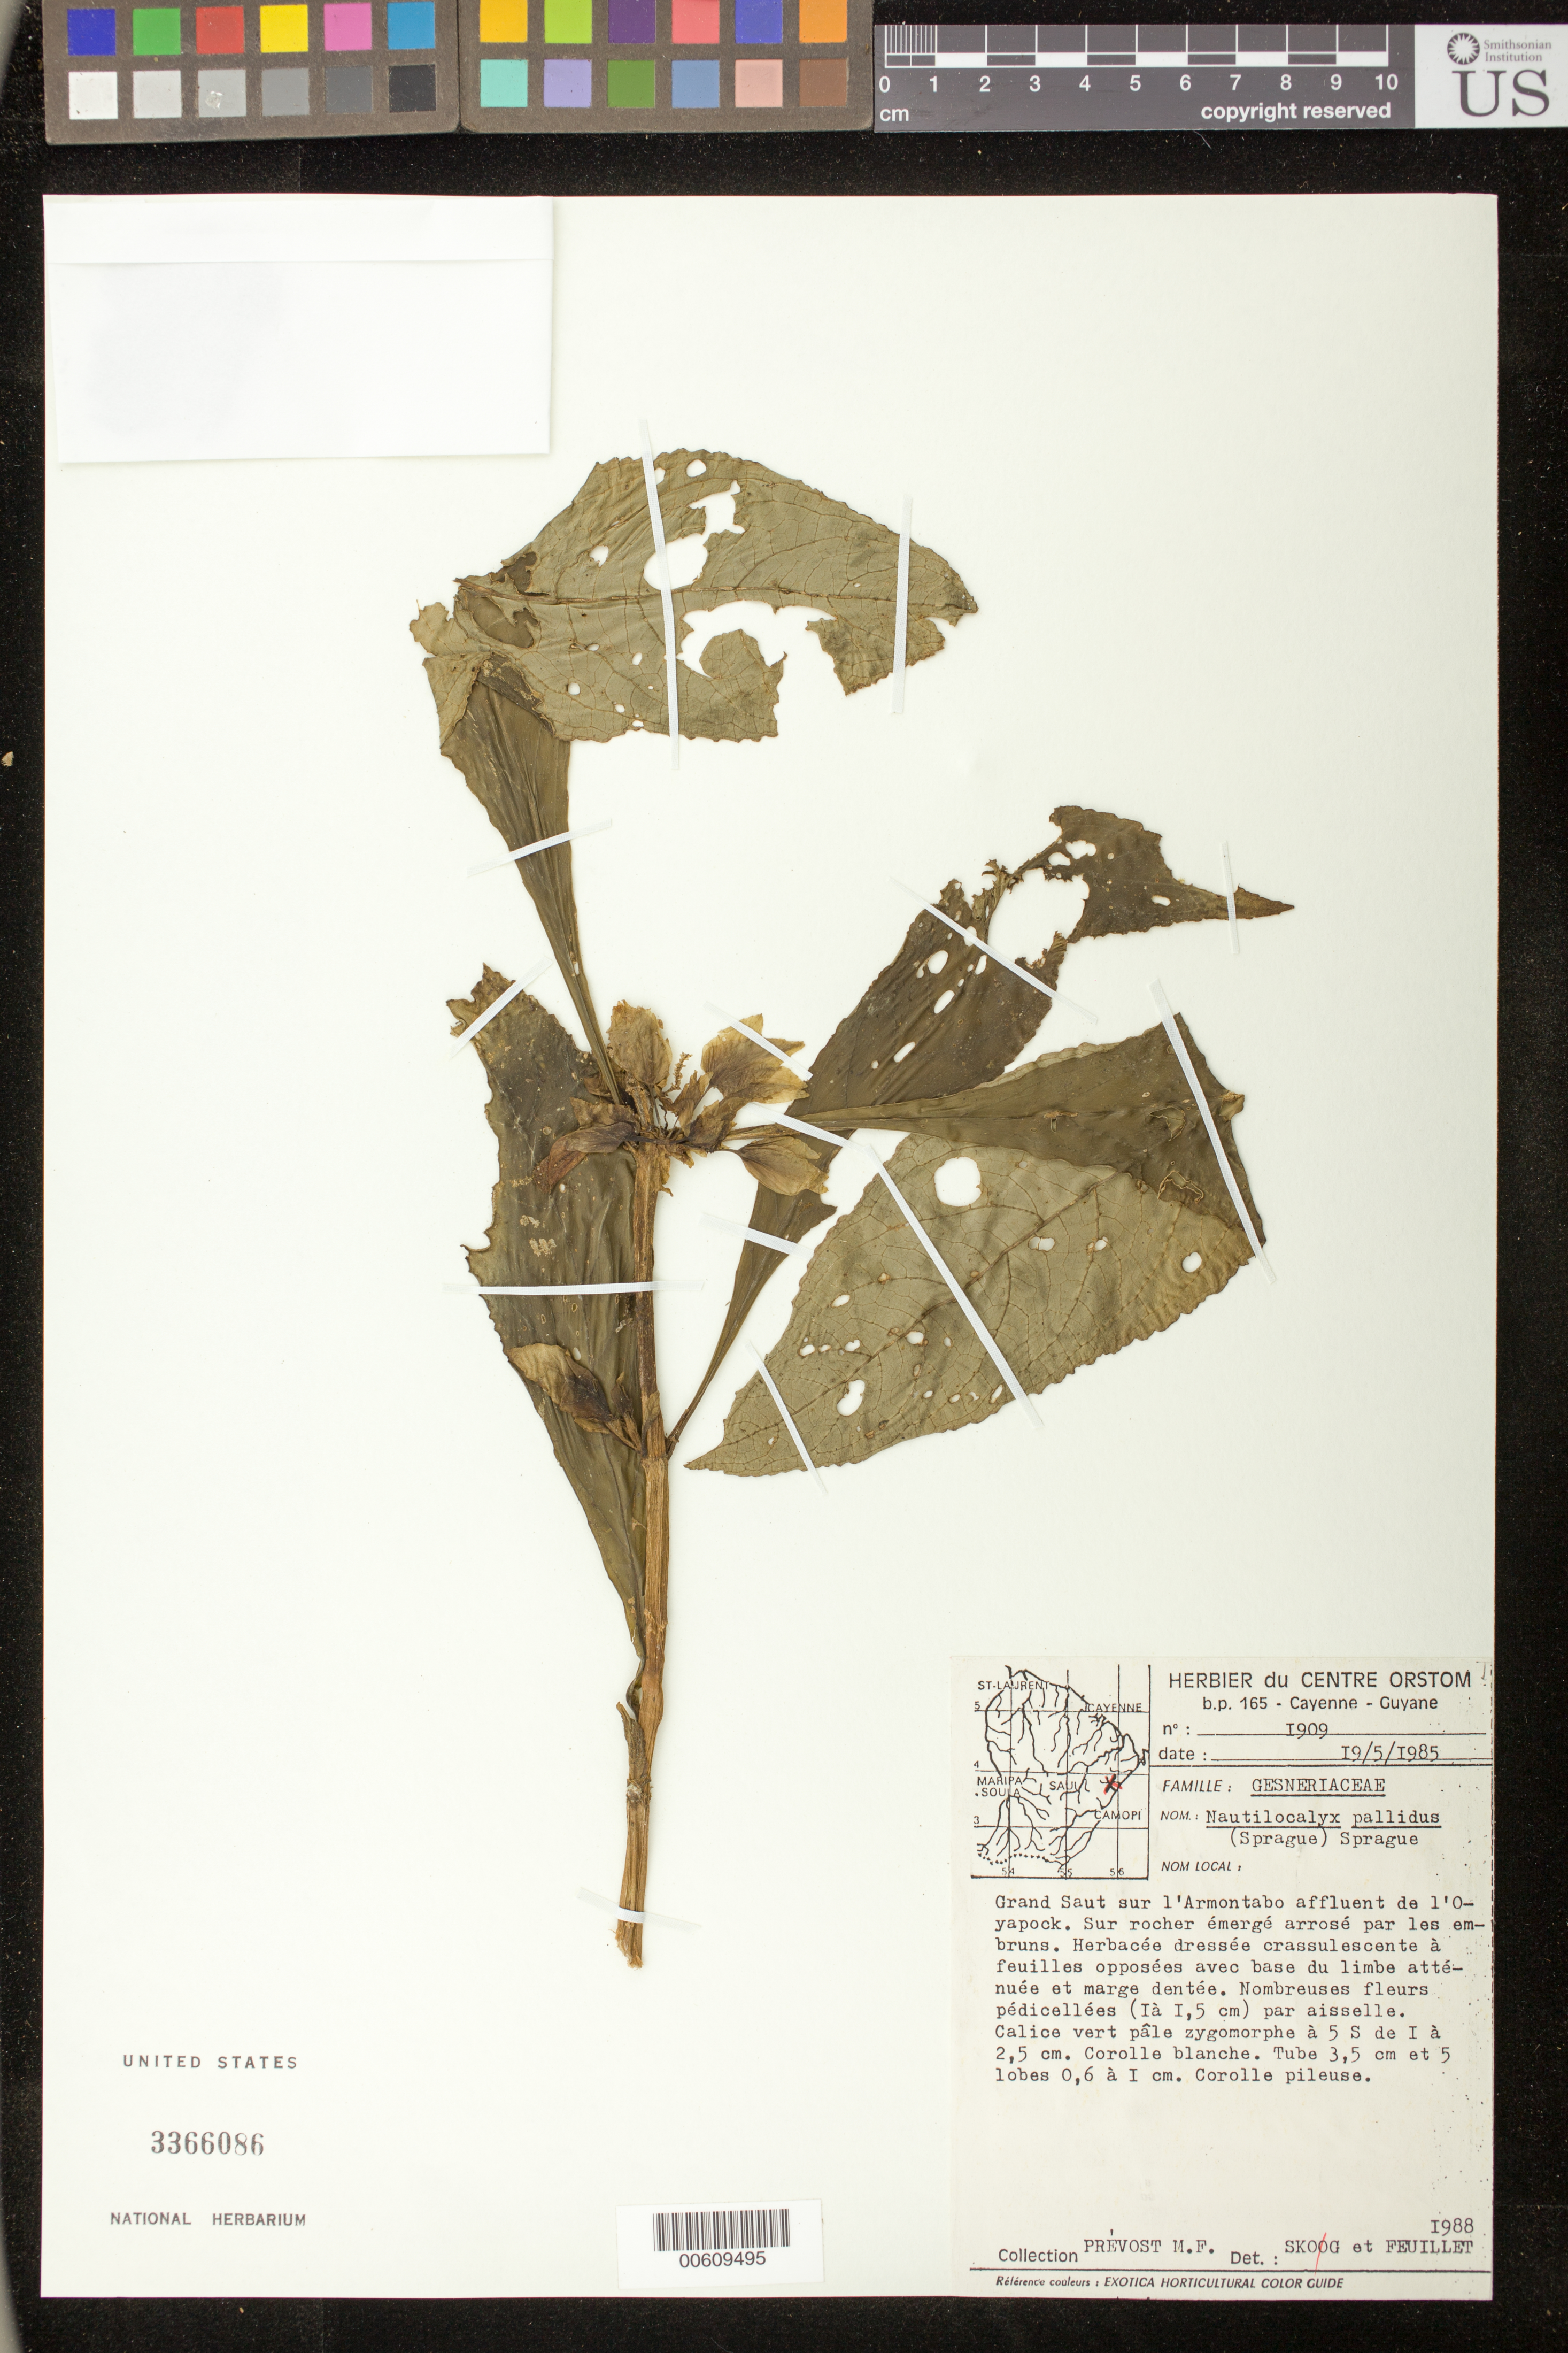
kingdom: Plantae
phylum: Tracheophyta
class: Magnoliopsida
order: Lamiales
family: Gesneriaceae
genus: Nautilocalyx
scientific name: Nautilocalyx pallidus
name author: (Sprague) C. Sprague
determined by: Skog, Laurence E.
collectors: M.-F. Prévost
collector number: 1909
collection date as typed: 19 May 1985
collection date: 1985-05-19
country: French Guiana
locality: Grand Saut sur l'Armontabo affluent de l'Oyapock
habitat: Sur rocher émergé arrosé par les embruns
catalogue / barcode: US 3366086